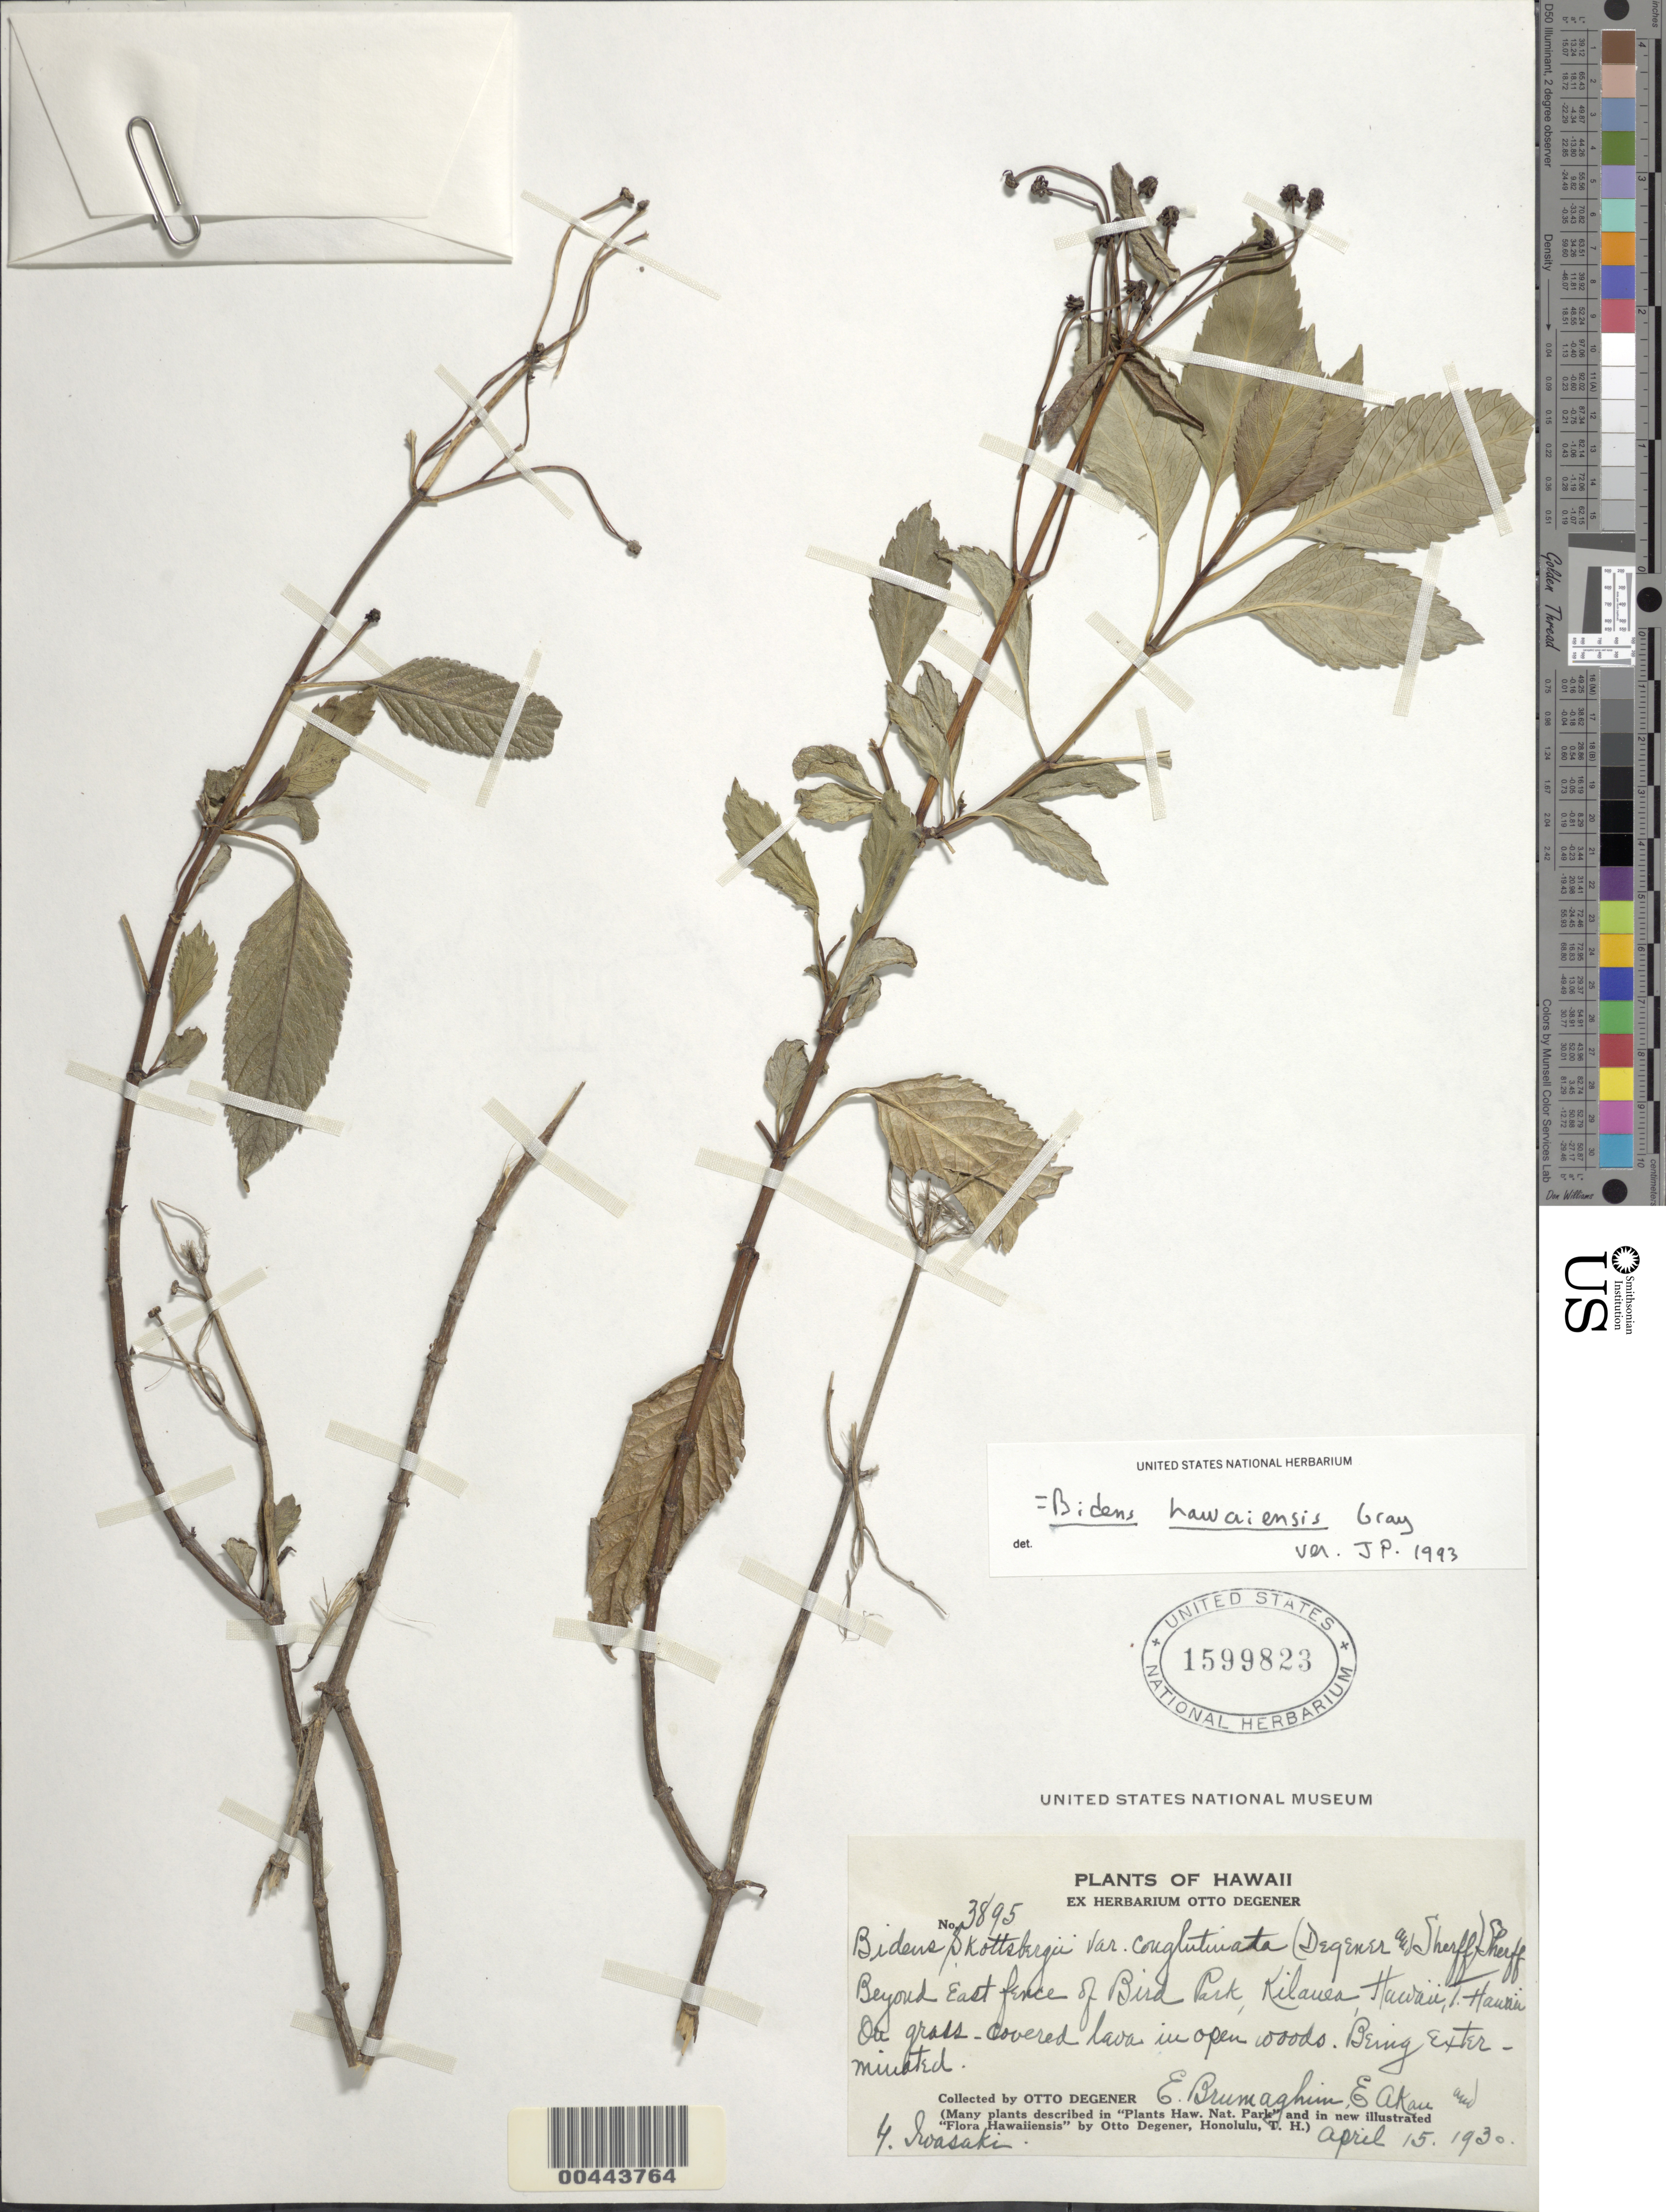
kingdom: Plantae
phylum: Tracheophyta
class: Magnoliopsida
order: Asterales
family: Asteraceae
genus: Bidens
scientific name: Bidens hawaiensis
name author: A. Gray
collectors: O. Degener, E. Brumaghuu, E. Akau & Y. Iwasaki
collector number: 3895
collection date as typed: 15 Apr 1930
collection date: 1930-04-15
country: United States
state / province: Hawaii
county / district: Hawaii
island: Hawaii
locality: Beyond E fence of Bird Park, Kilauea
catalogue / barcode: US 1599823